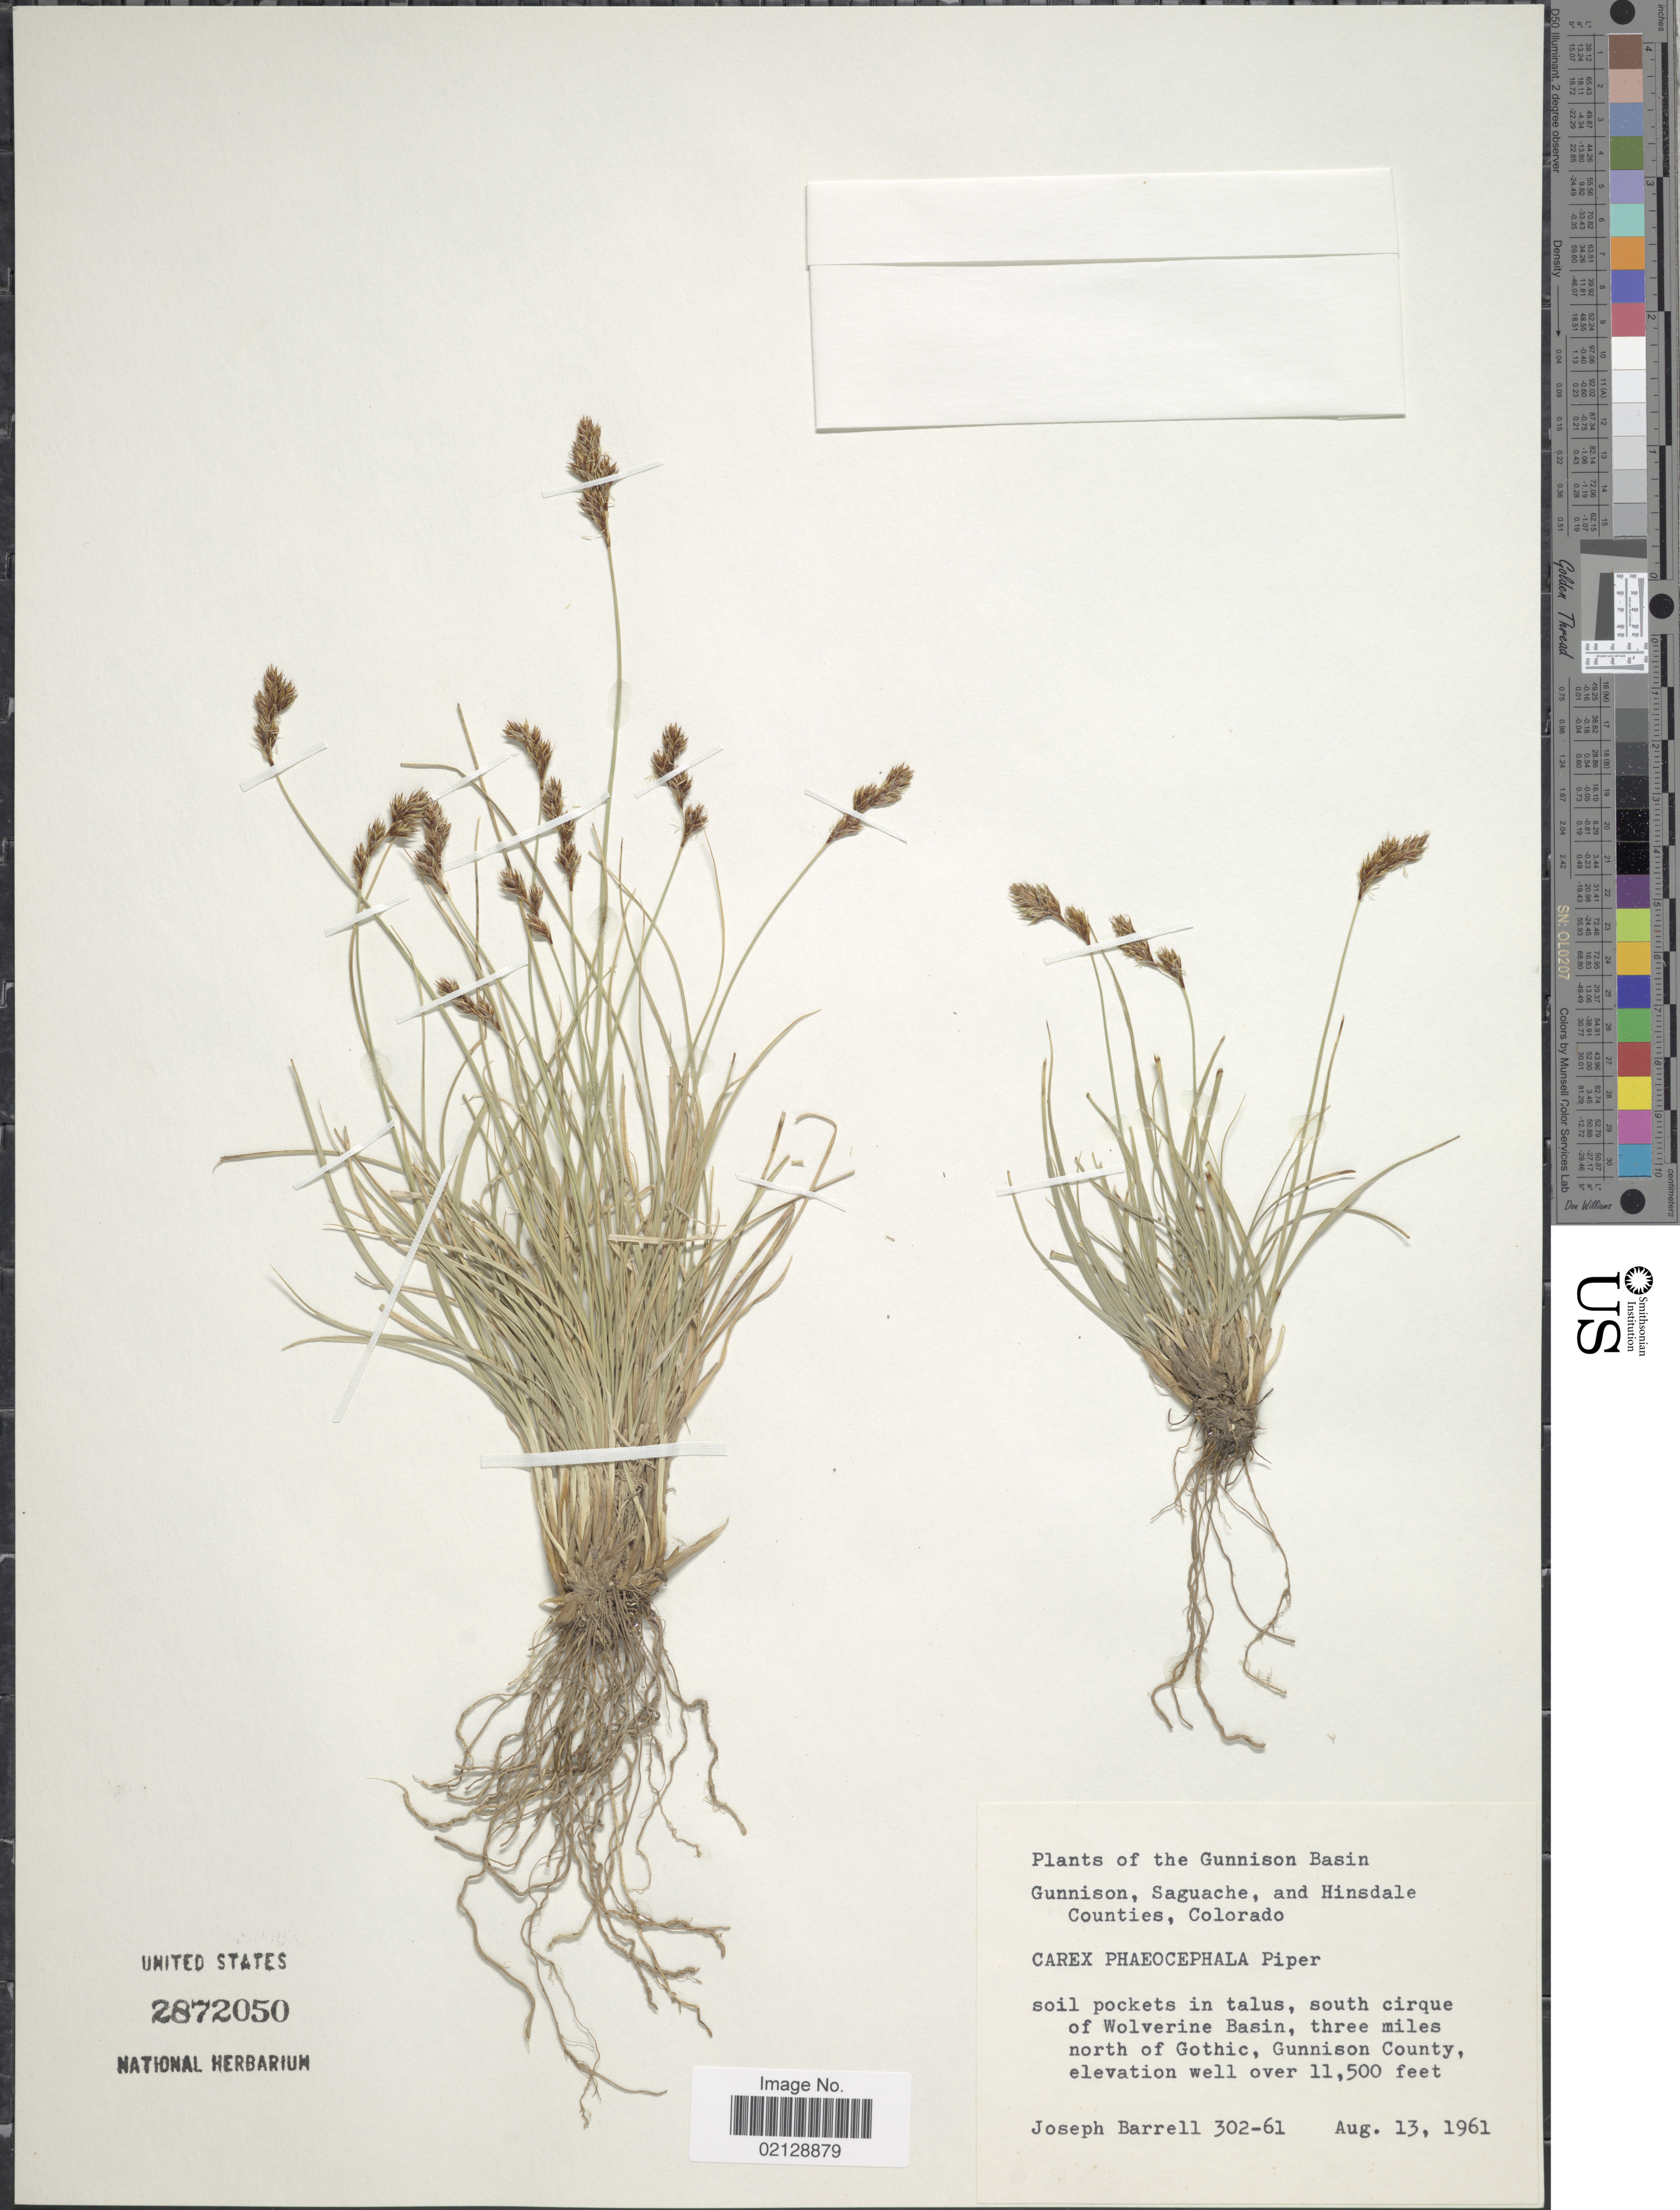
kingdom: Plantae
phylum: Tracheophyta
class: Liliopsida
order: Poales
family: Cyperaceae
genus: Carex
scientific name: Carex phaeocephala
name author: Piper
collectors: J. Barrell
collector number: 302-61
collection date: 1961-08-13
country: United States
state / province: Colorado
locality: The Gunnison Basin, Gunnison, Saguache, and Hinsdale Counties, Colorado, soil pockets in talus, south cirque of Wolverine Basin, three miles north of Gothic, Gunnison County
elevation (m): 3505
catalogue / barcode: US 2872050